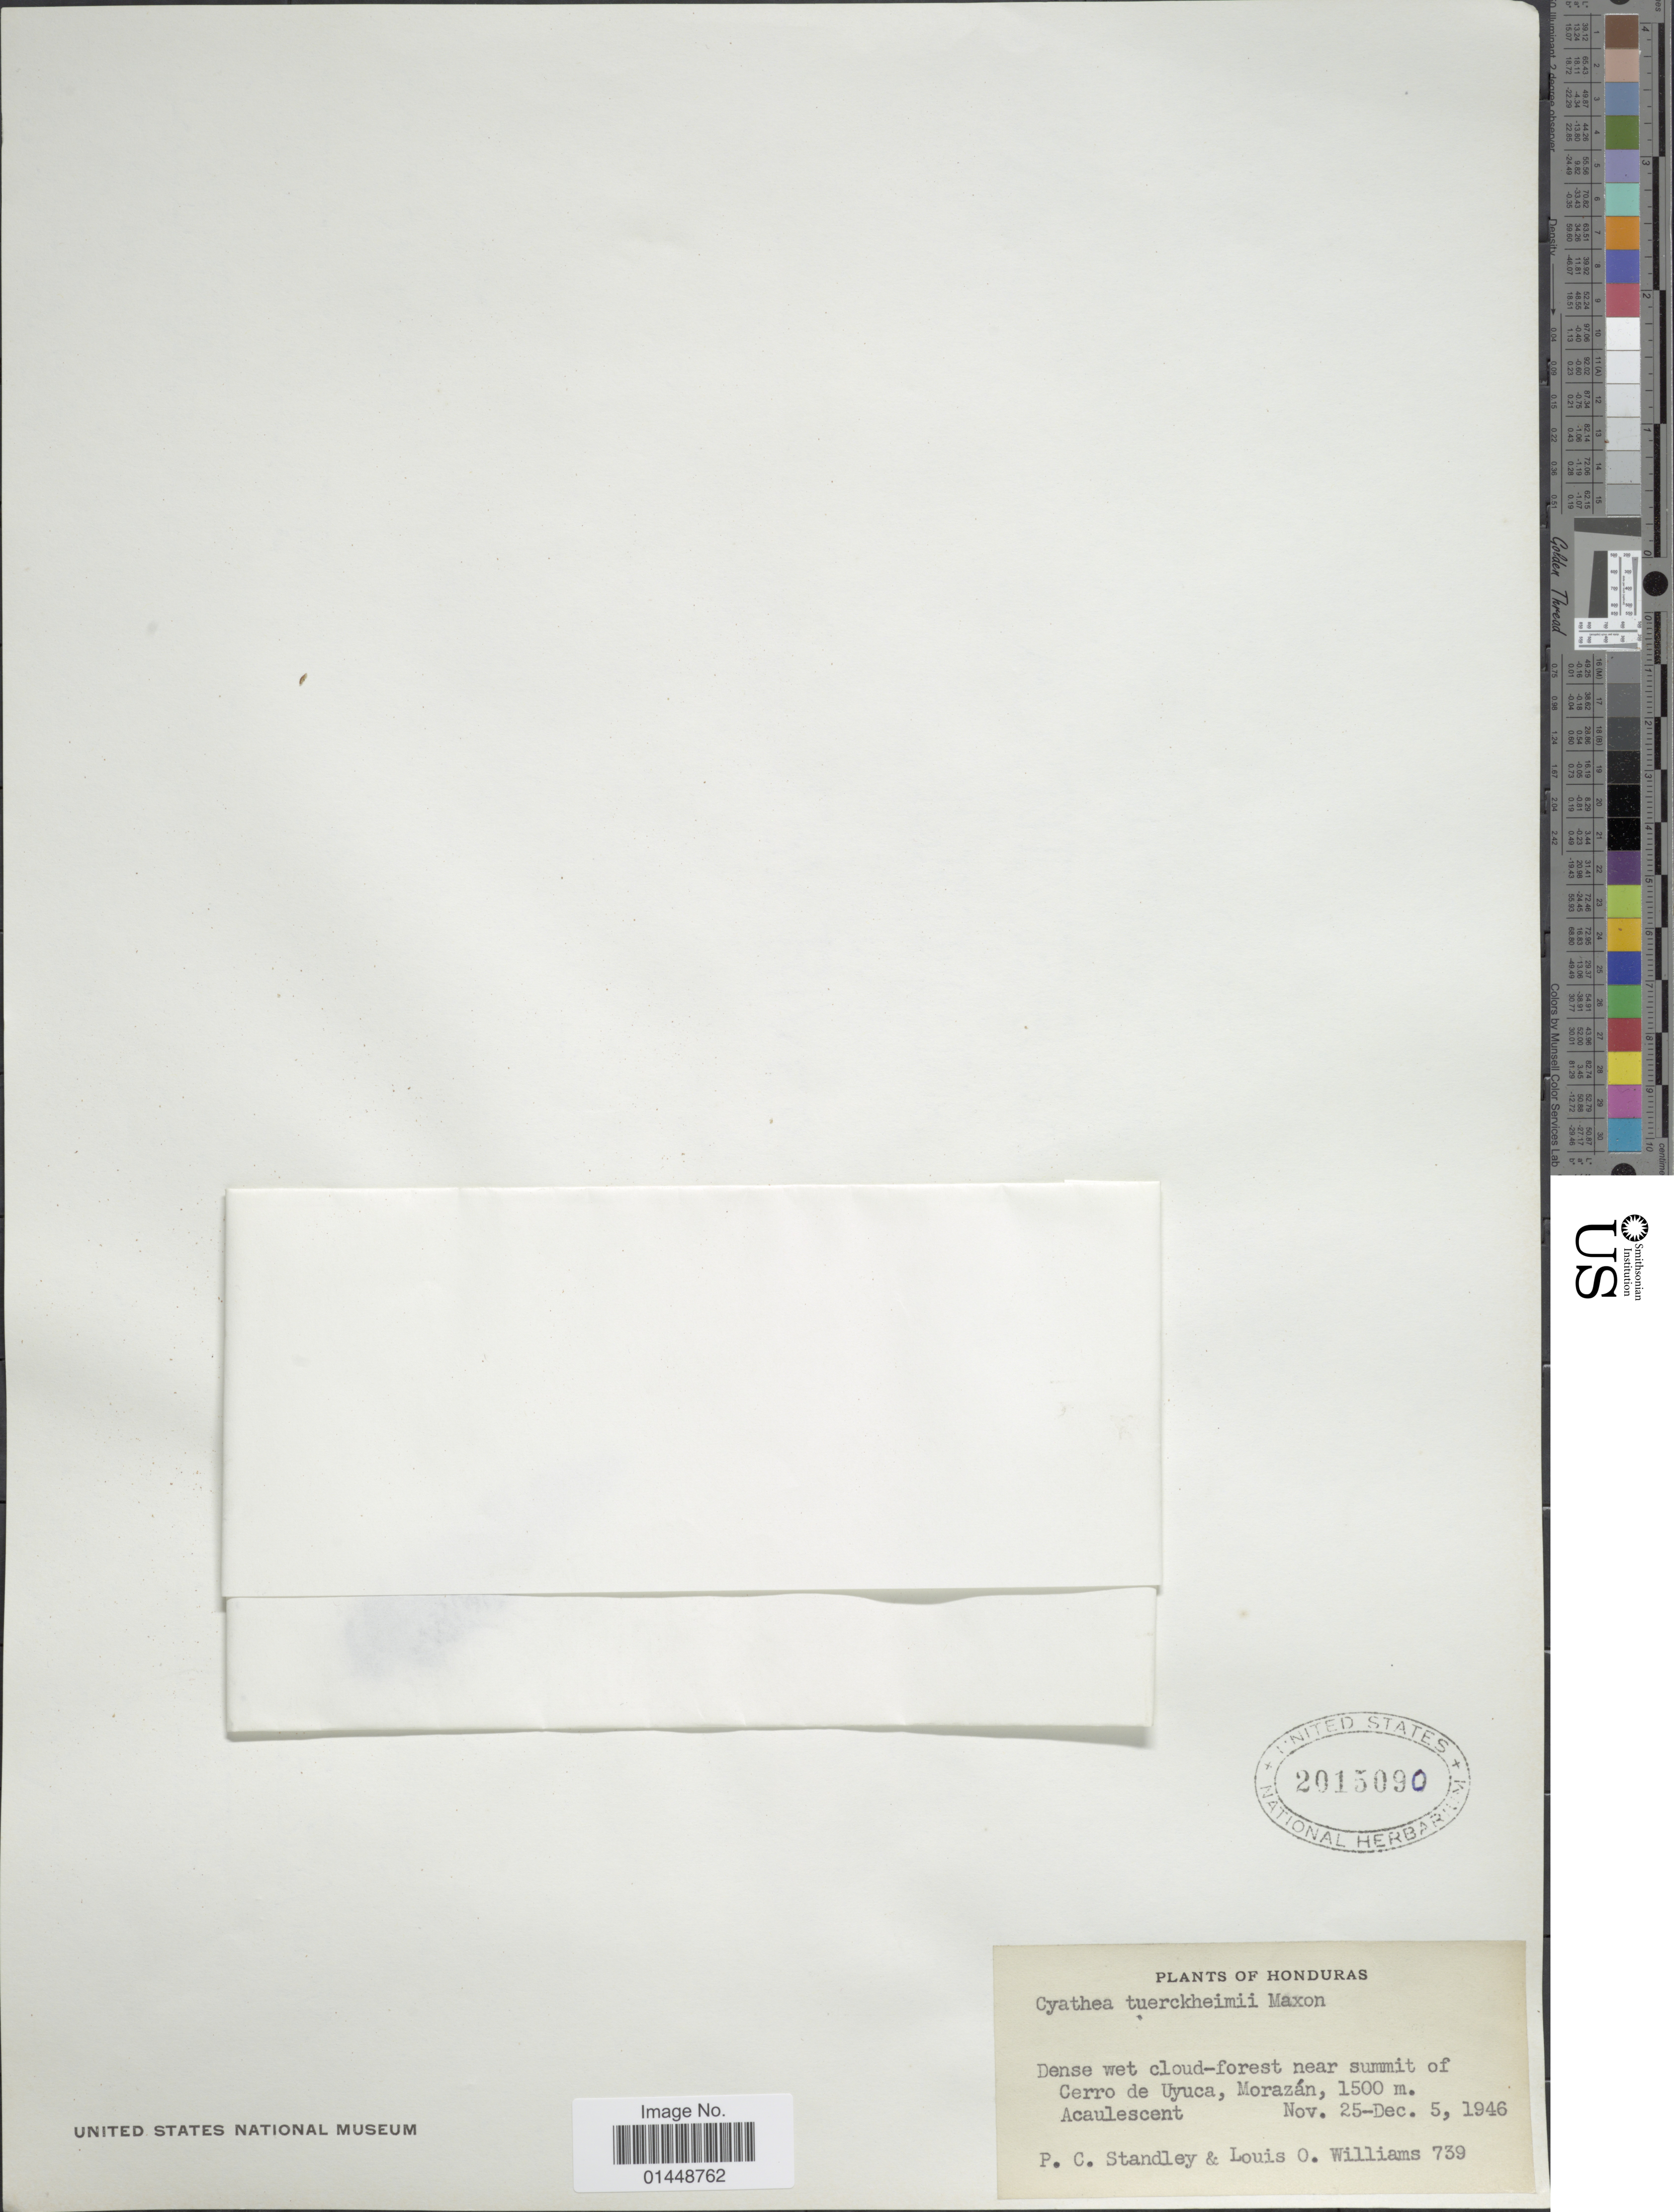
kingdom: Plantae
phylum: Tracheophyta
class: Polypodiopsida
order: Cyatheales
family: Cyatheaceae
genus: Cyathea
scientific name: Cyathea divergens var. tuerckheimii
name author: (Maxon) R.M. Tryon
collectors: P. C. Standley & L. O. Williams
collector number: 739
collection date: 1946-11-25/1946-12-05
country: Honduras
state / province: Fco. Morazán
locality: Dense wet cloud-forest near summit of Cerro de Uyuca, Morazán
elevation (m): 1500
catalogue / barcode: US 2015090